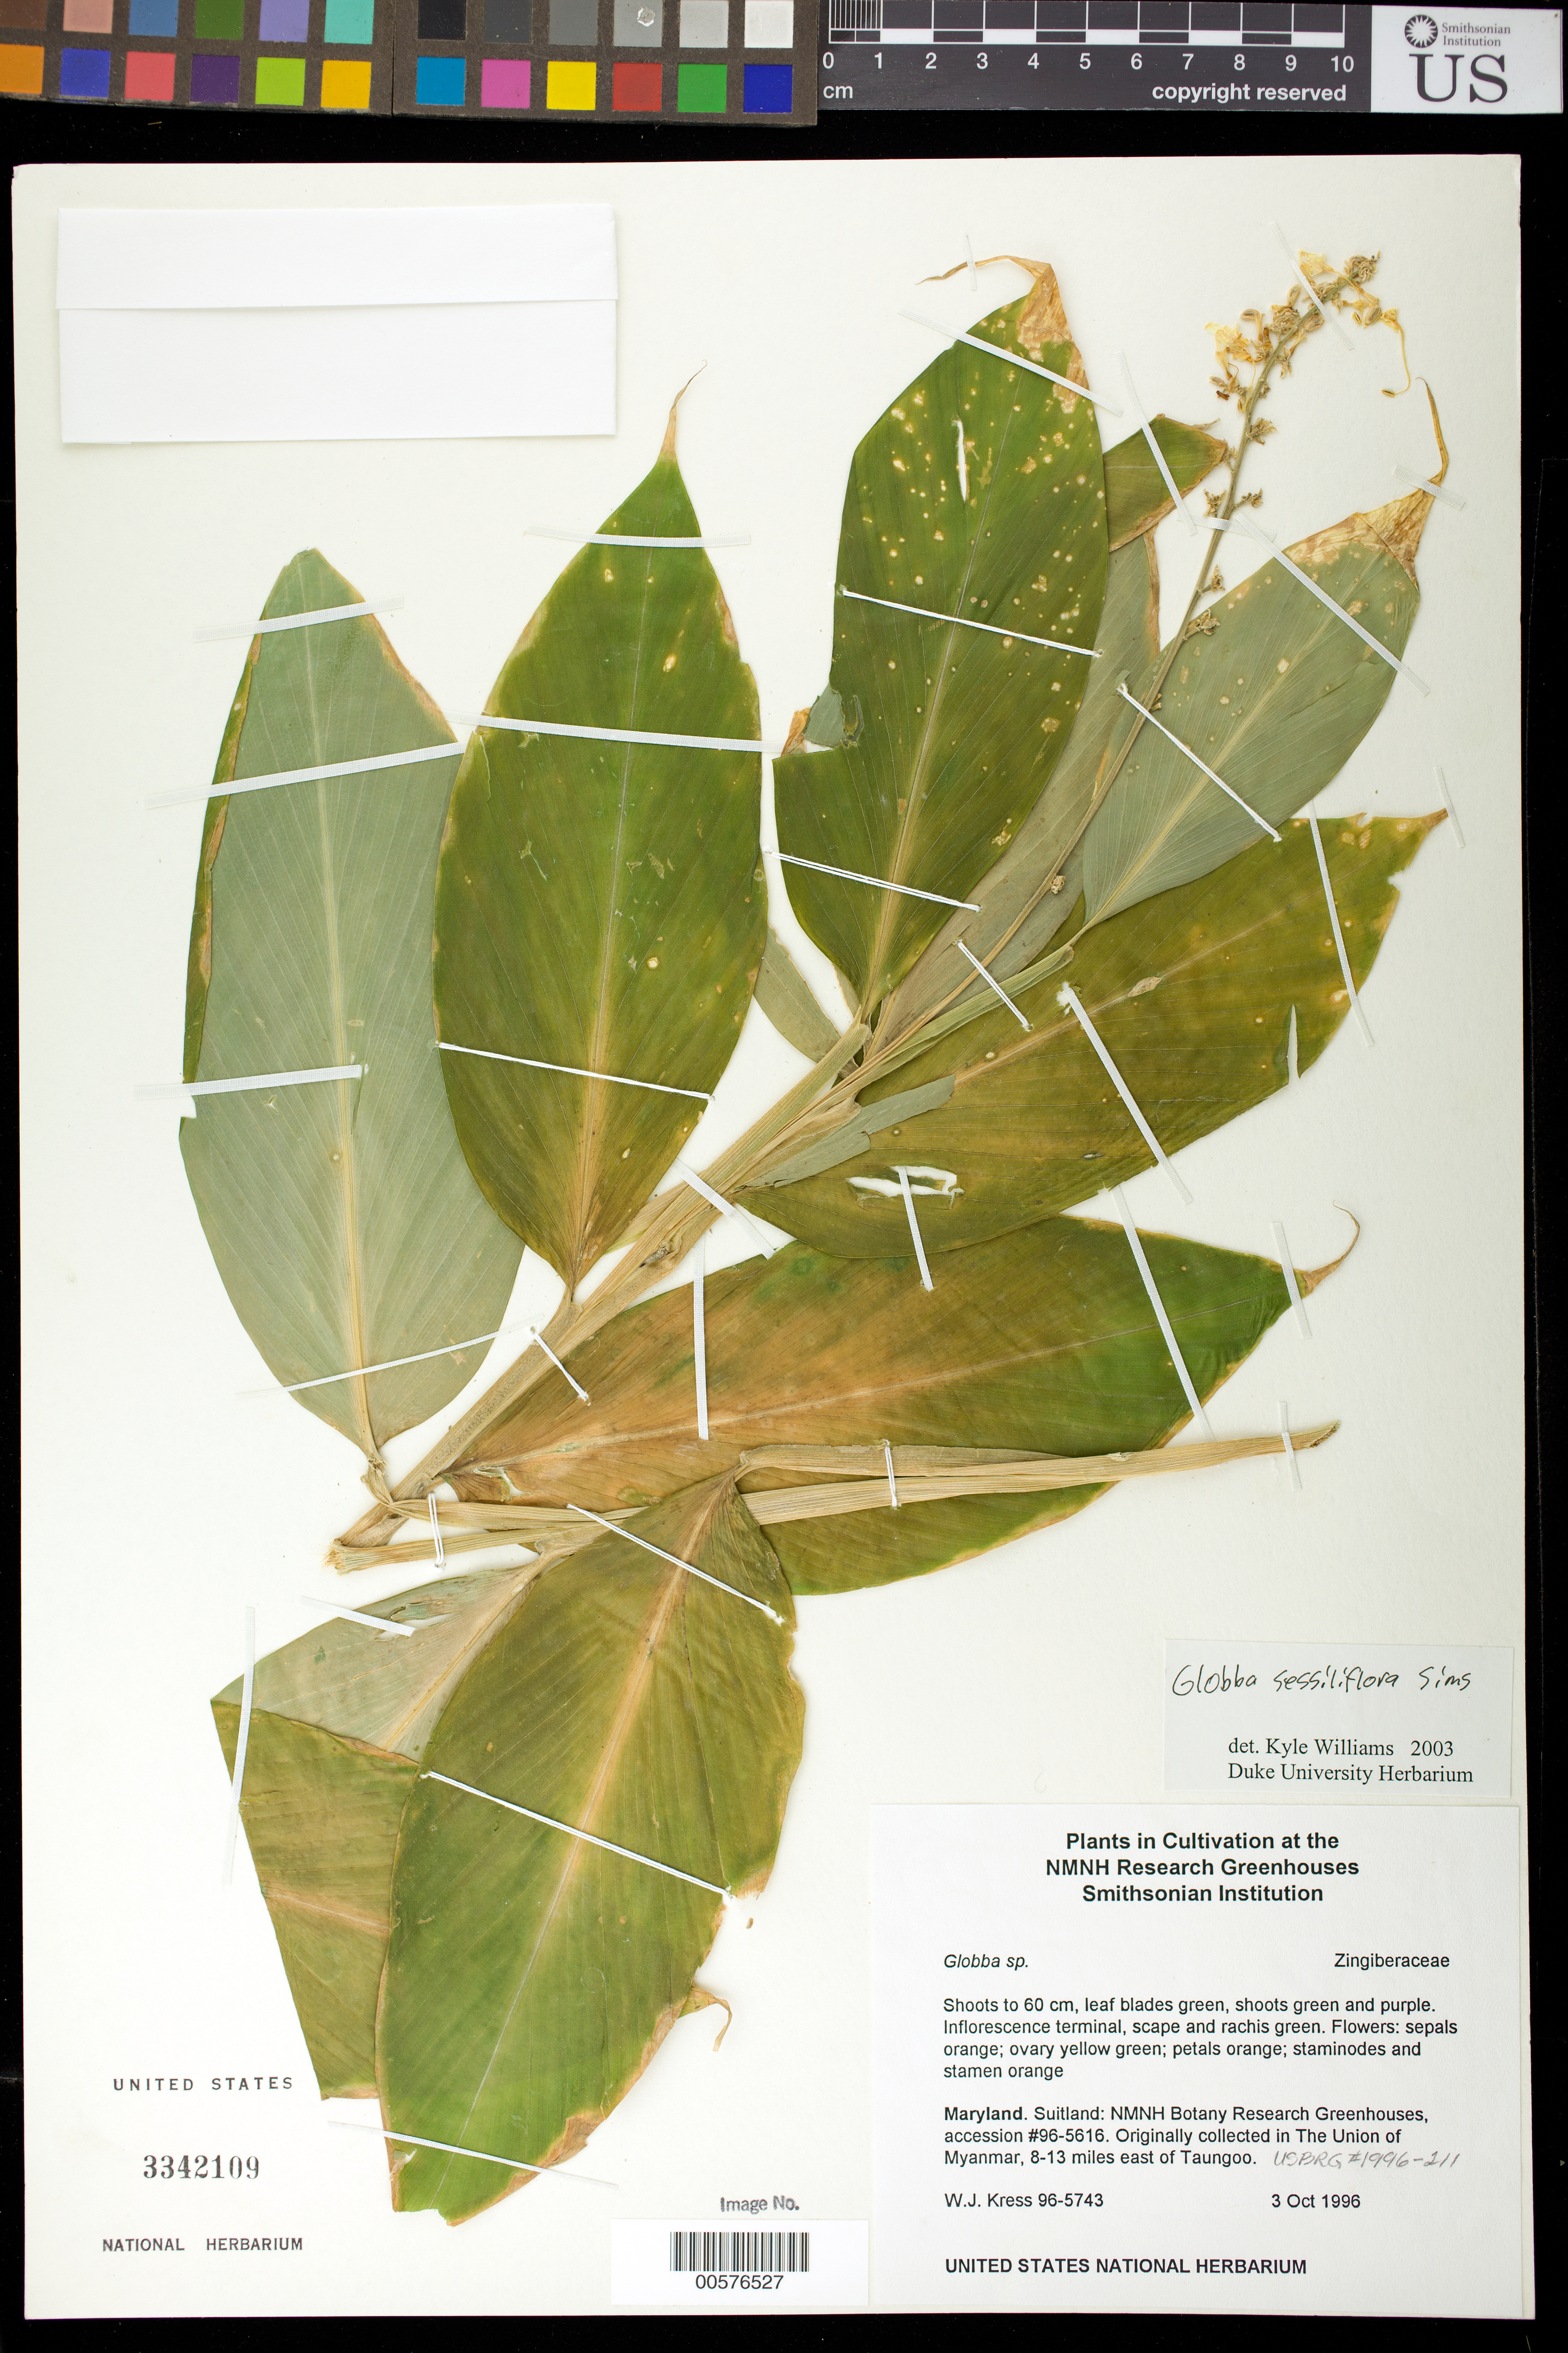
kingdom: Plantae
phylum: Tracheophyta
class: Liliopsida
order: Zingiberales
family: Zingiberaceae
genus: Globba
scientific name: Globba sessiliflora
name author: Sims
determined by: Williams, K. J.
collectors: W. J. Kress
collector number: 96-5743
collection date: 1996-10-03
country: United States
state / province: Maryland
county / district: Prince George's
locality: NMNH Botany Research Greenhouses. Suitland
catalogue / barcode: US 3342109